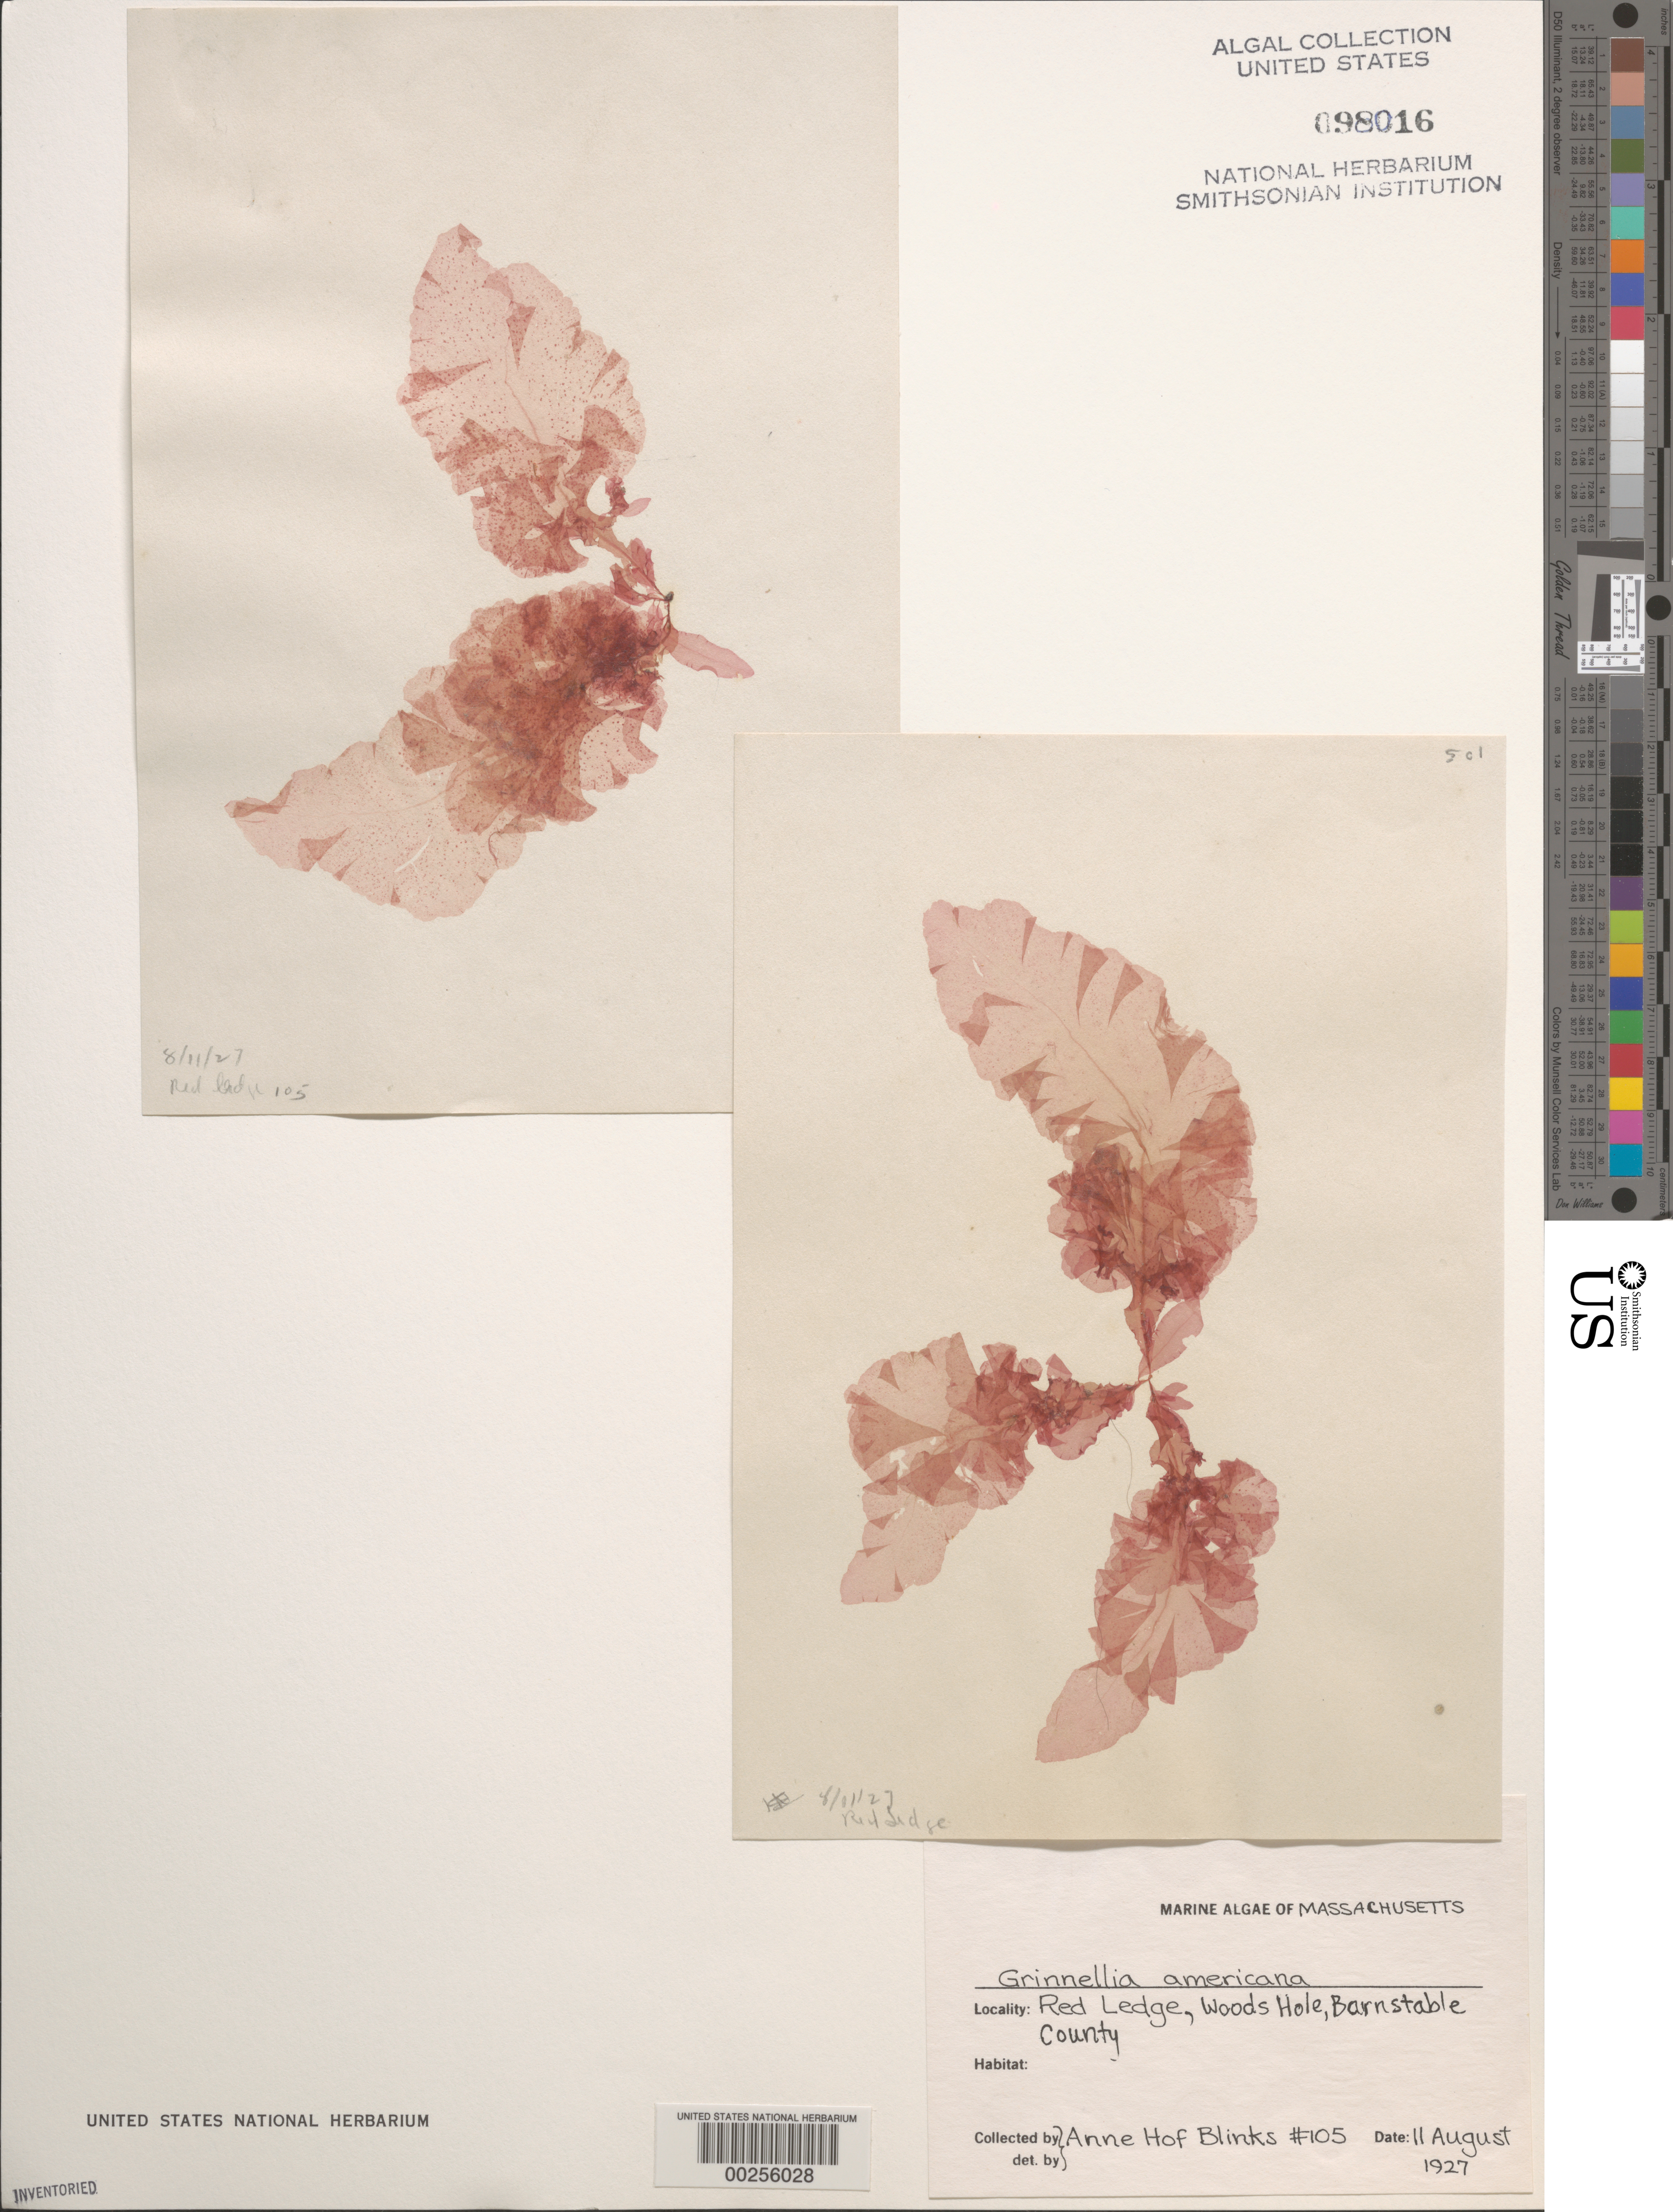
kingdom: Plantae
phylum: Rhodophyta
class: Florideophyceae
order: Ceramiales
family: Delesseriaceae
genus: Grinnellia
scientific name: Grinnellia americana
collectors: A. Blinks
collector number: AHB 105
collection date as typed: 11 Aug 1927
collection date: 1927-08-11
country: United States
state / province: Massachusetts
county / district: Barnstable County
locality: Woods Hole, Red Ledge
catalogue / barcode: US 98016